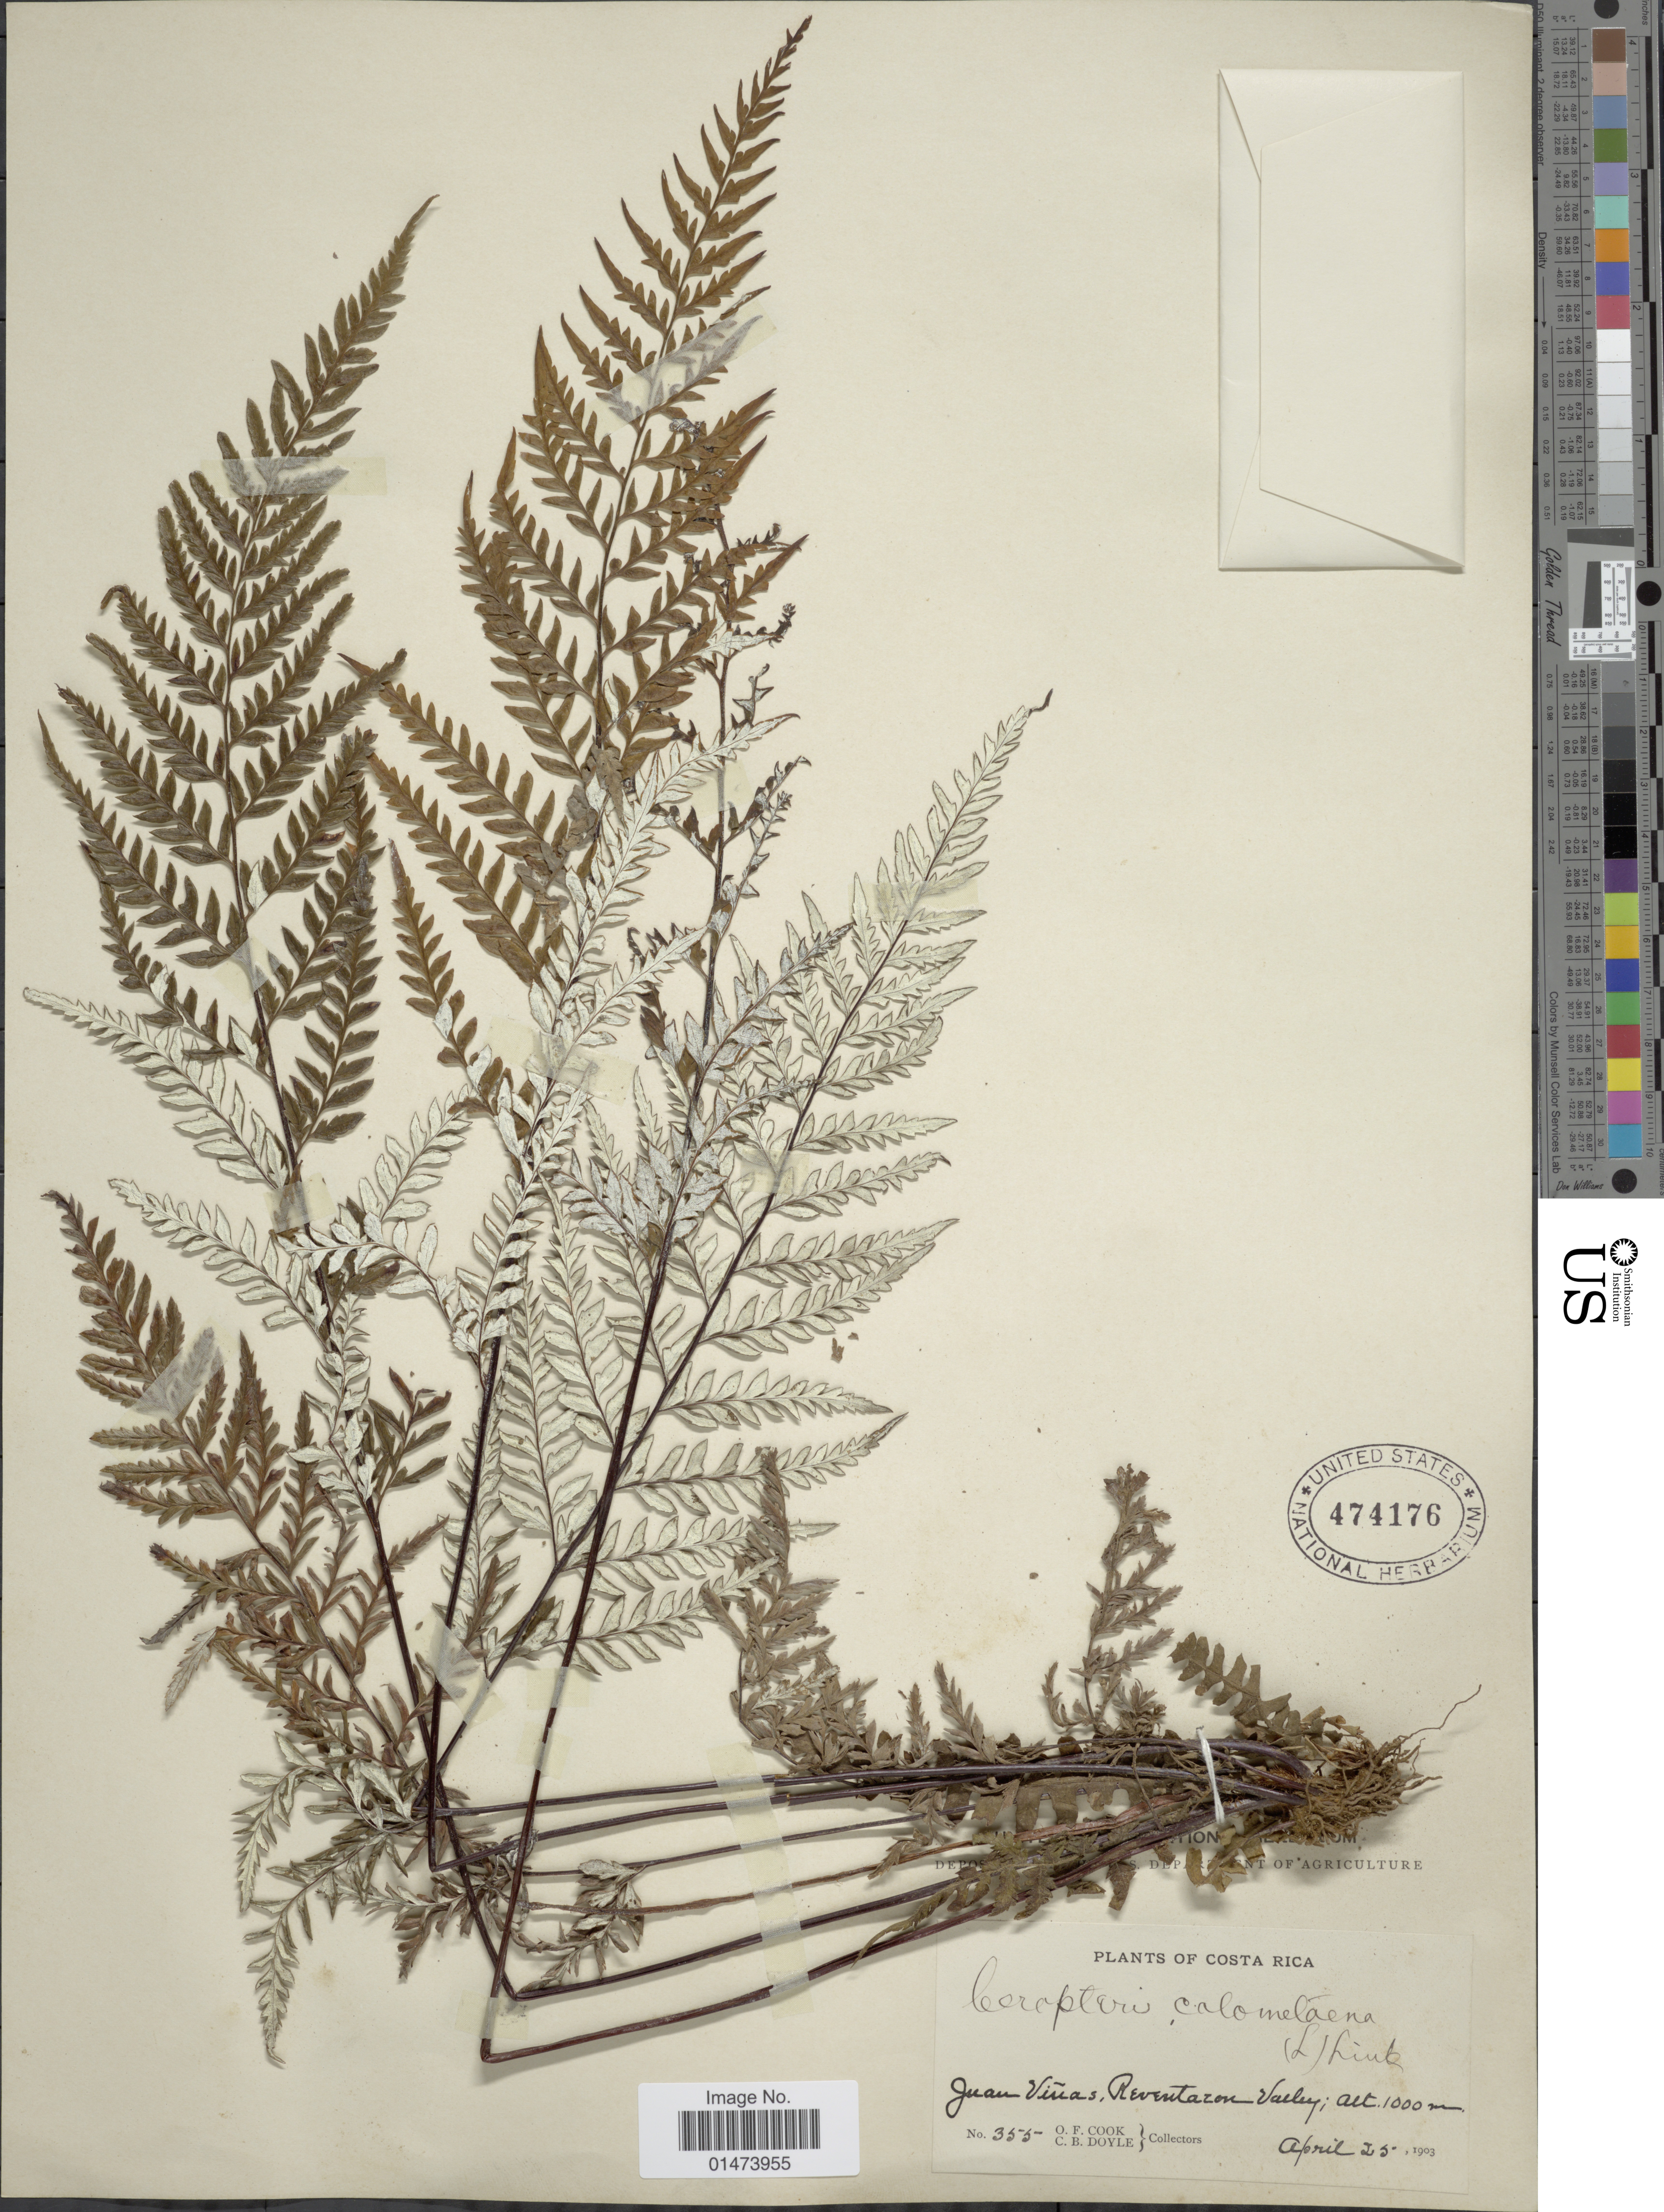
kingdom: Plantae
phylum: Tracheophyta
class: Polypodiopsida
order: Polypodiales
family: Pteridaceae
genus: Pityrogramma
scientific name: Pityrogramma calomelanos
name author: (L.) Link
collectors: O. F. Cook & C. Doyle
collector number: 355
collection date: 1903-04-25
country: Costa Rica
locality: Juan Viñas, Reventazon Valley.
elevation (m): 1000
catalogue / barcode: US 474167